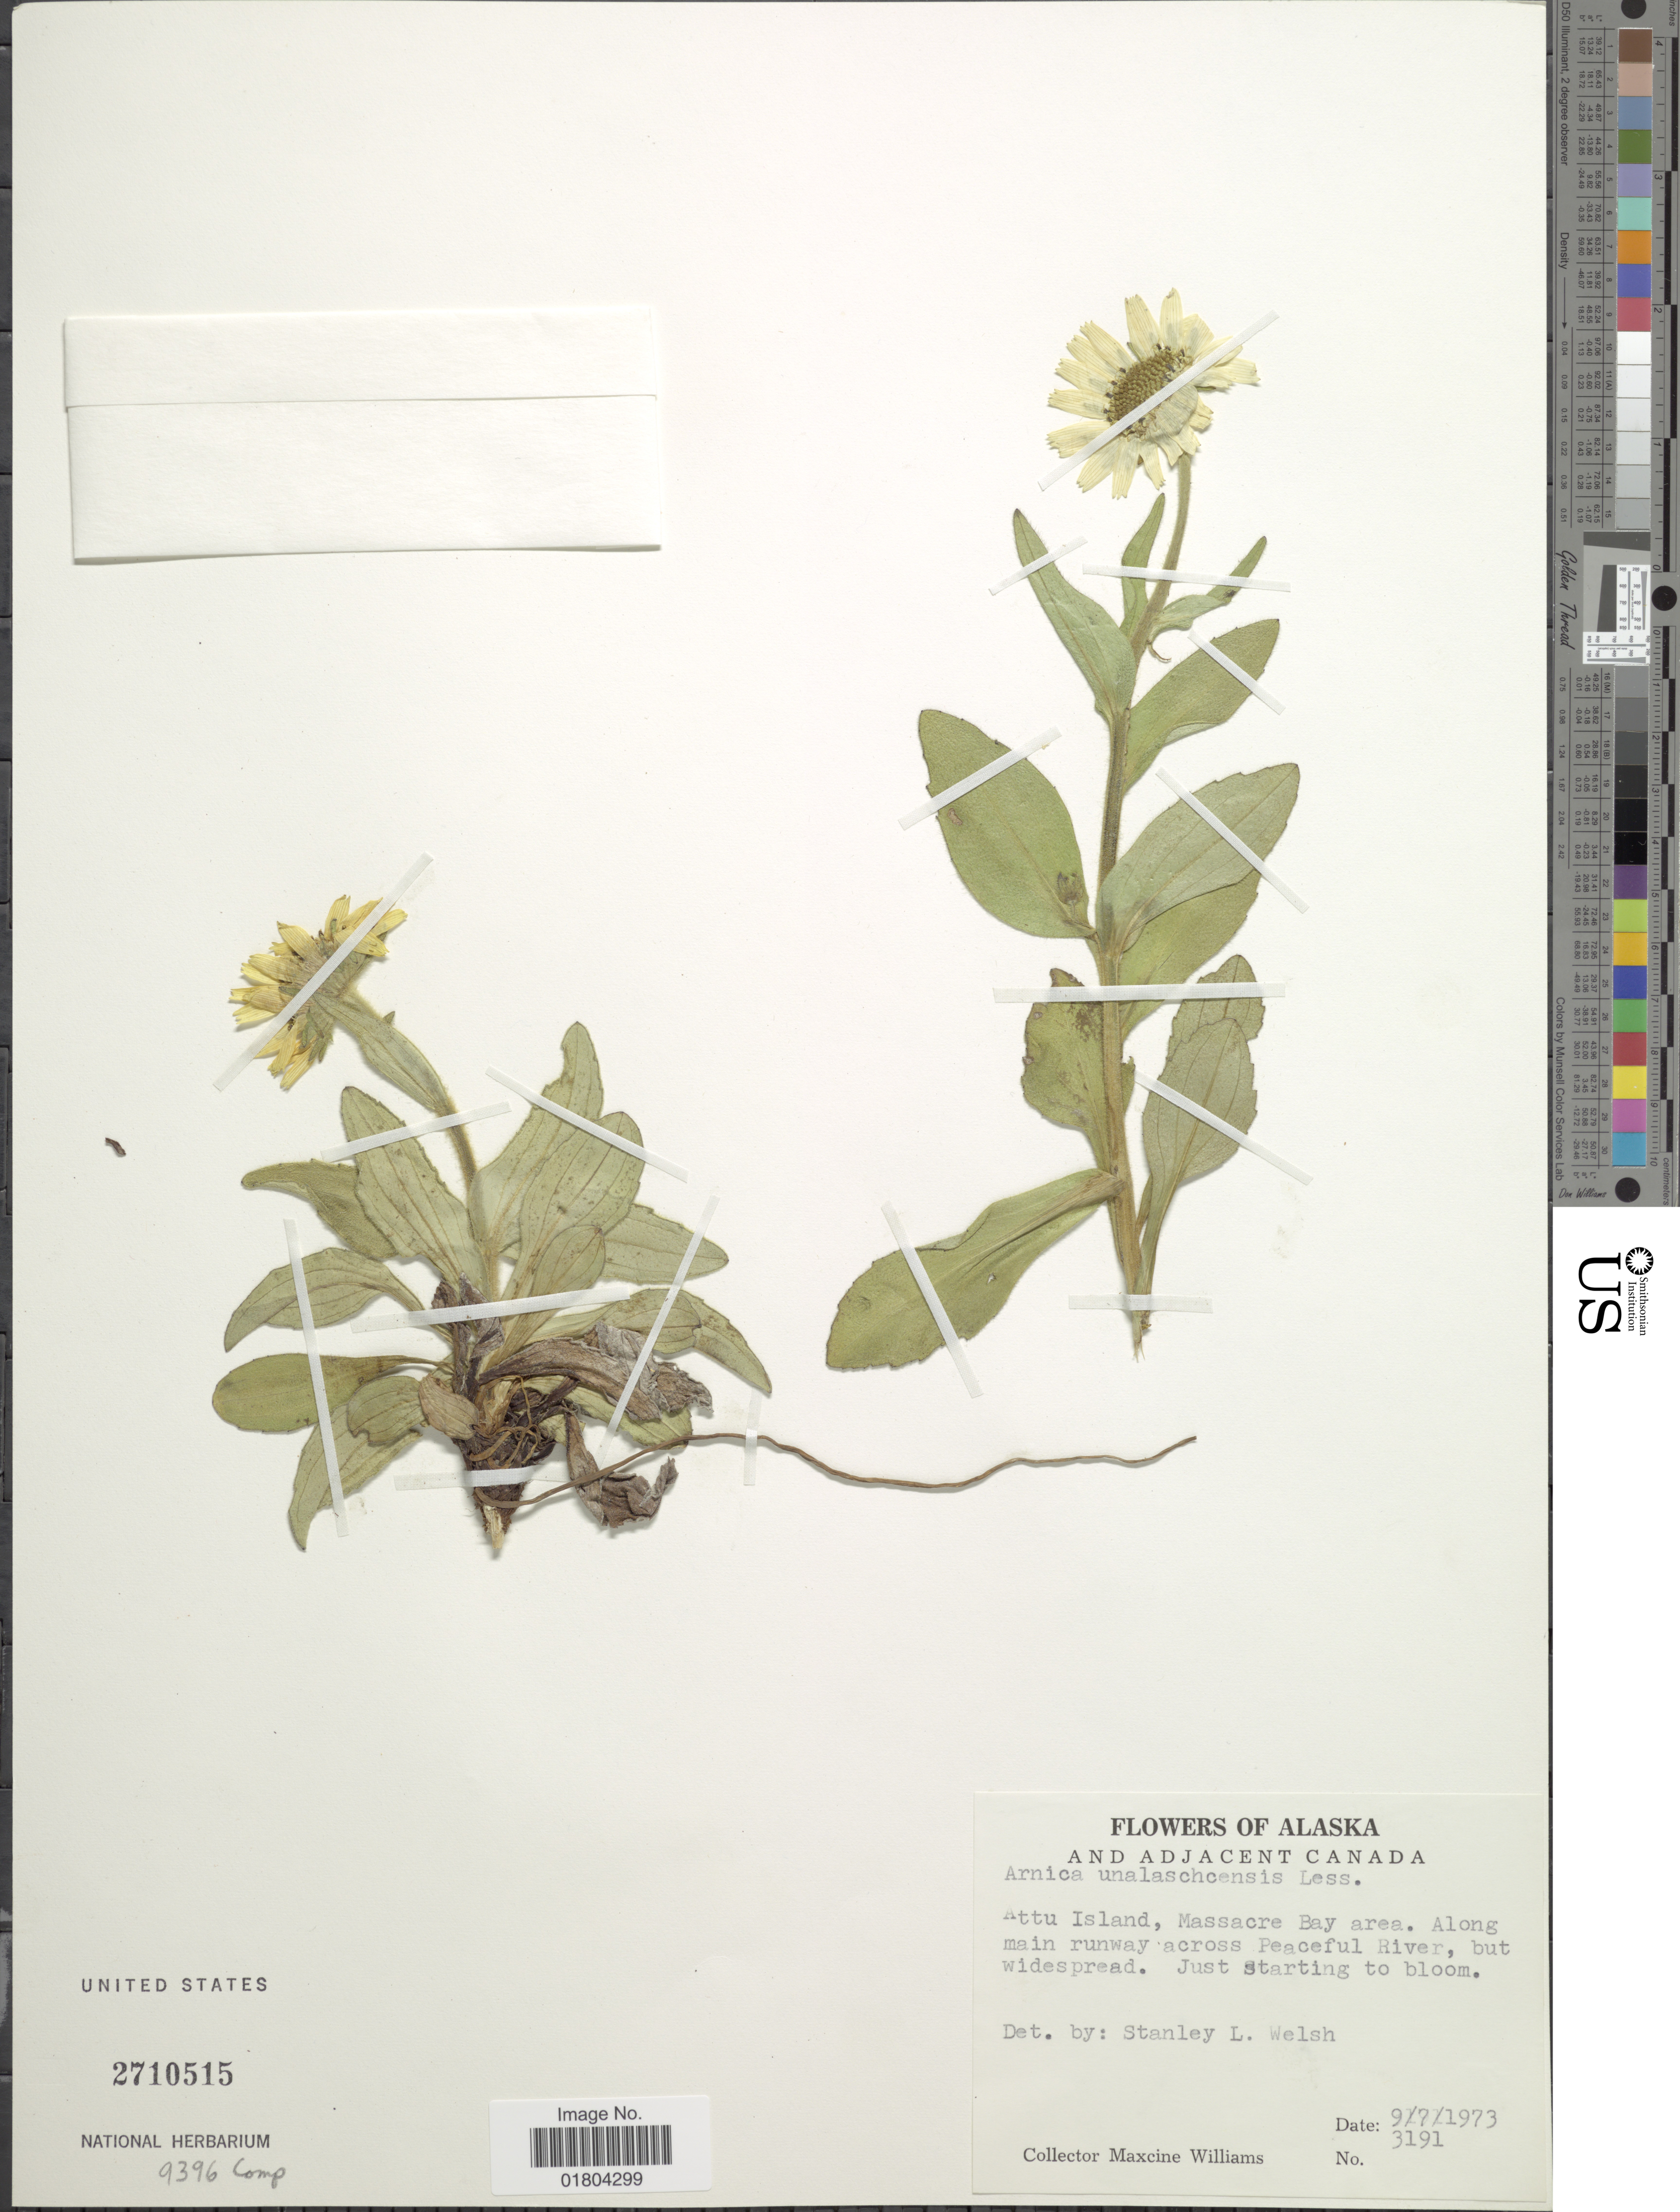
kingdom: Plantae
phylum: Tracheophyta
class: Magnoliopsida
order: Asterales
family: Asteraceae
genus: Arnica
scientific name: Arnica unalashcensis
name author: Less.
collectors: Mr. Williams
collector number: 3191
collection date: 1973-07-09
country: United States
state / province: Alaska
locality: Adjacent Canada, Attu Island, Massacre Bay area. Along main runway across Peacefull River, but widespread. Just startng to Bloom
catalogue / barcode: US 2710515